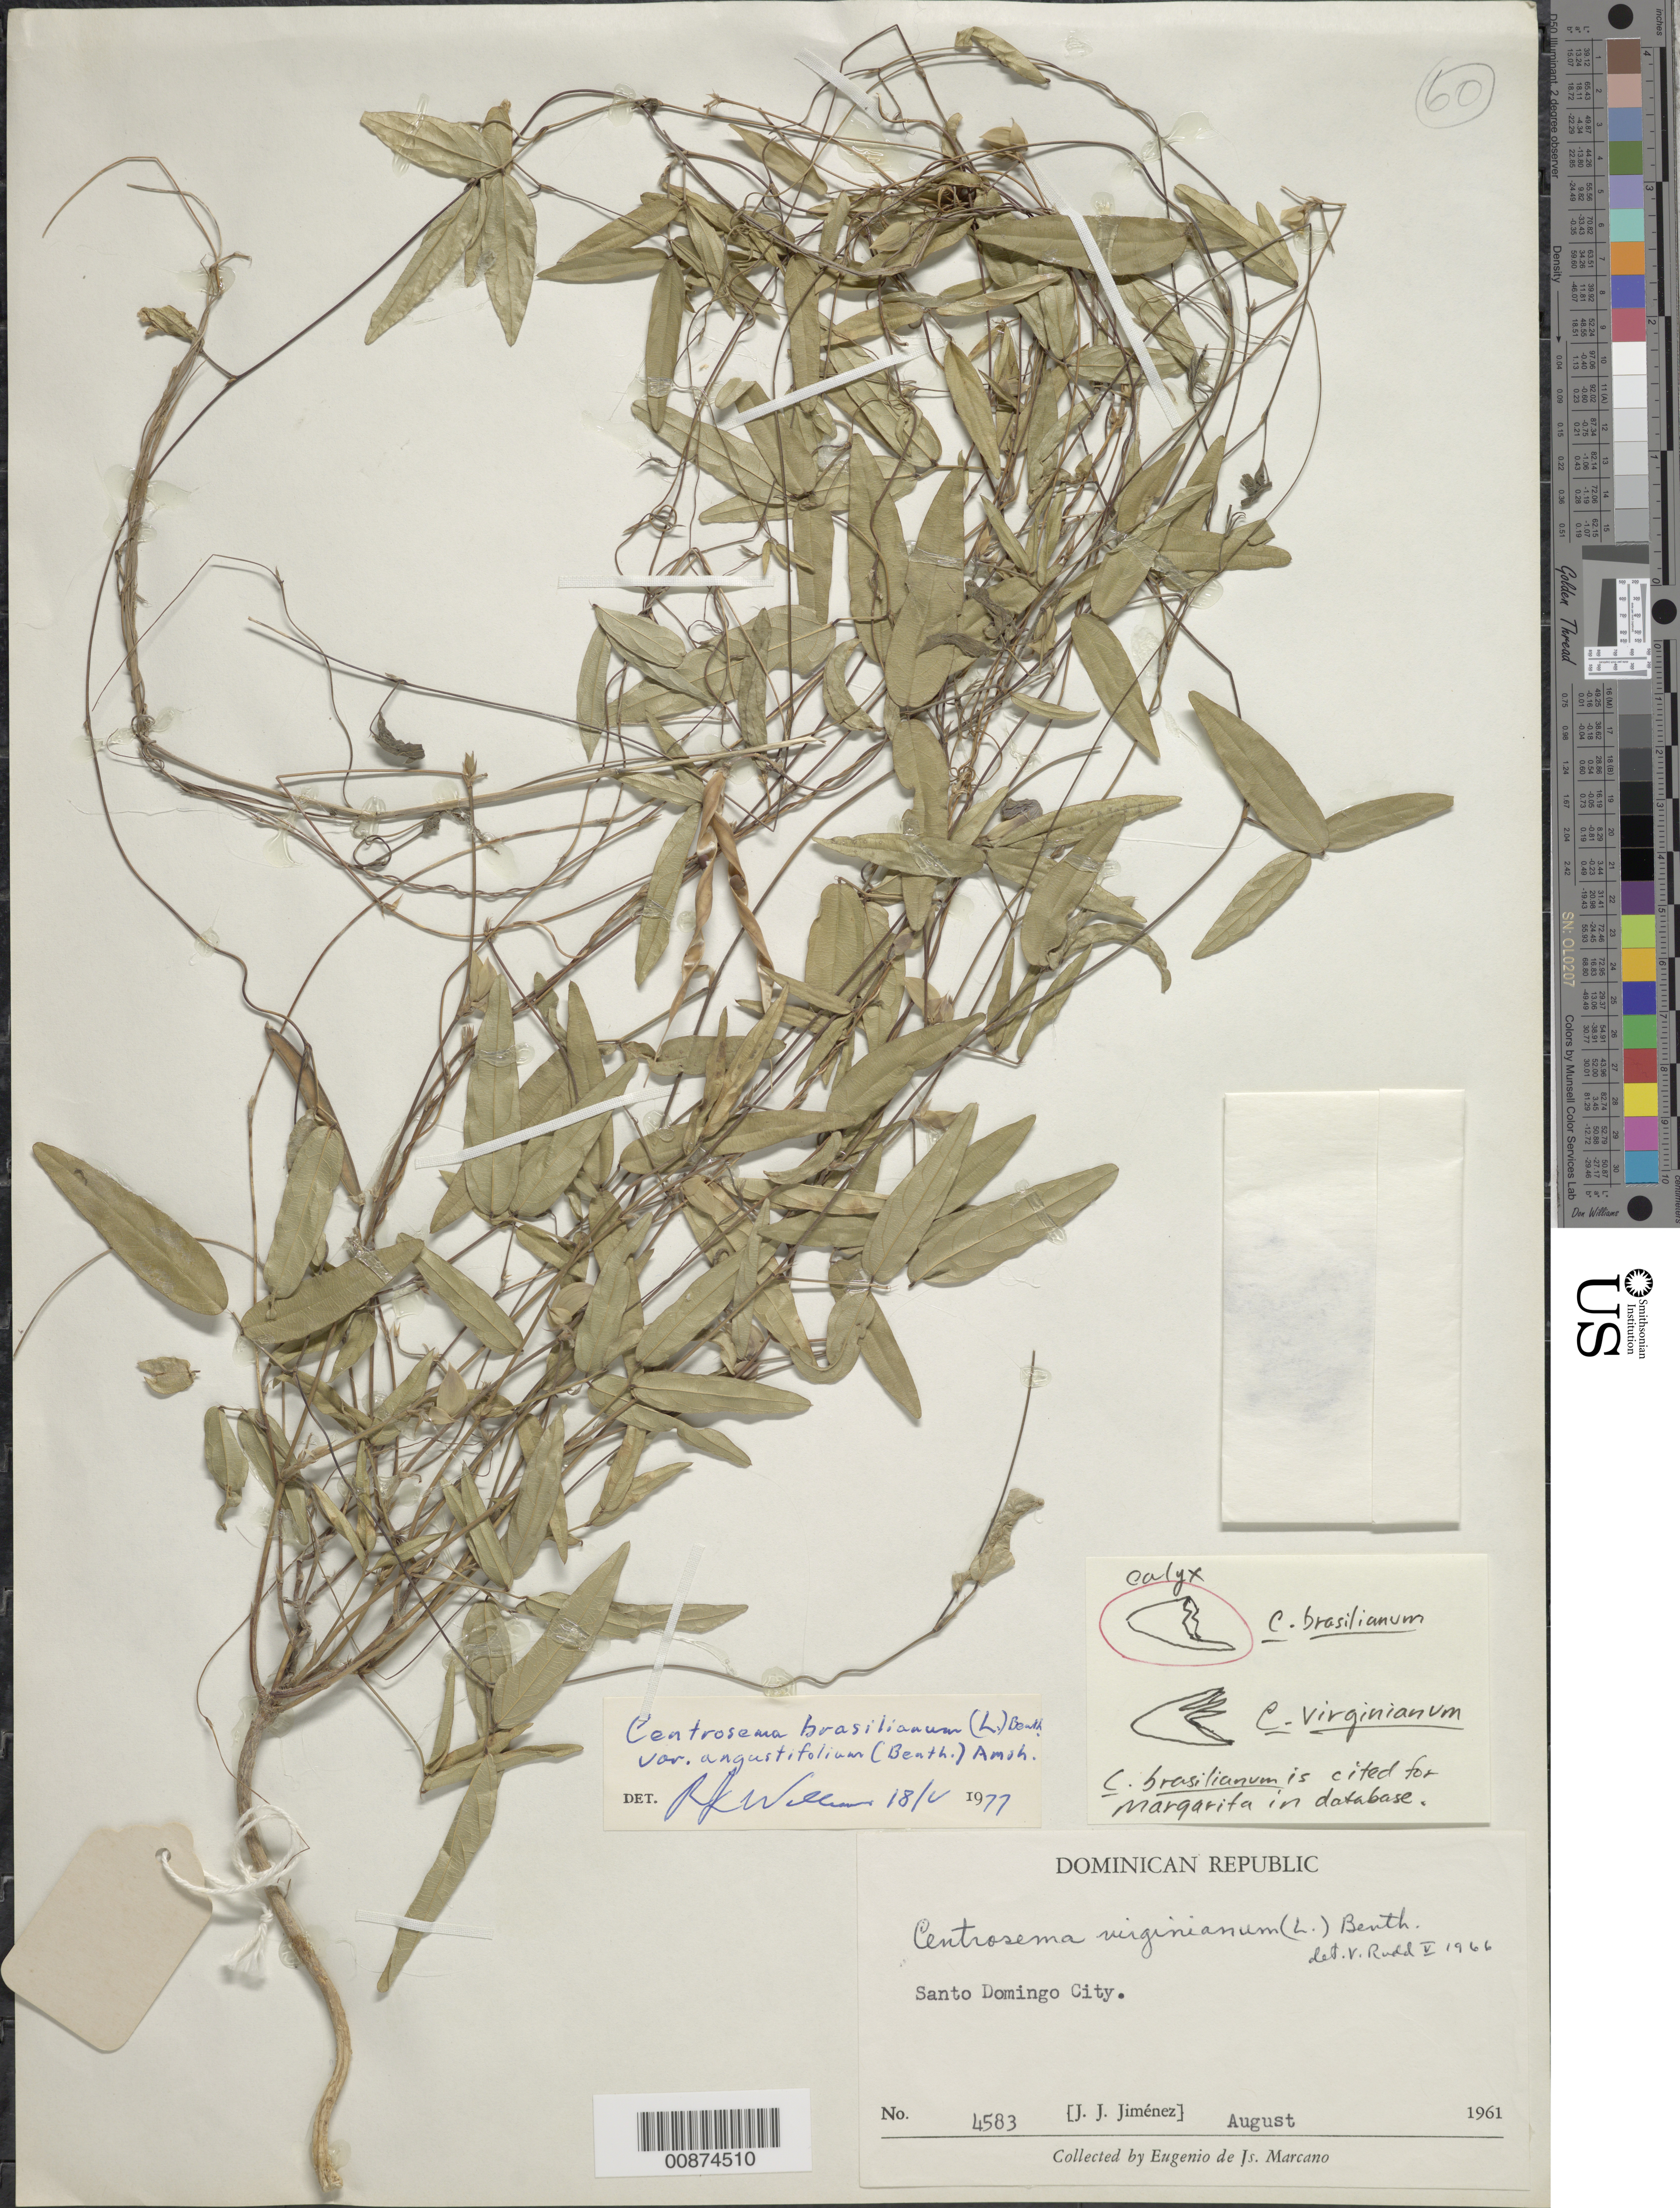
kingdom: Plantae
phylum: Tracheophyta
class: Magnoliopsida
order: Fabales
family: Fabaceae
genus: Centrosema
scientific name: Centrosema brasilianum var. angustifolium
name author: Amshoff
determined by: Williams, R. L.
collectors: J. J. Jiménez Almonte & E. J. Marcano F.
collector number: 4583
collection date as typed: Aug 1961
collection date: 1961-08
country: Dominican Republic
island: Hispaniola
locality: Santo Domingo City.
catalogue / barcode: US 2460172